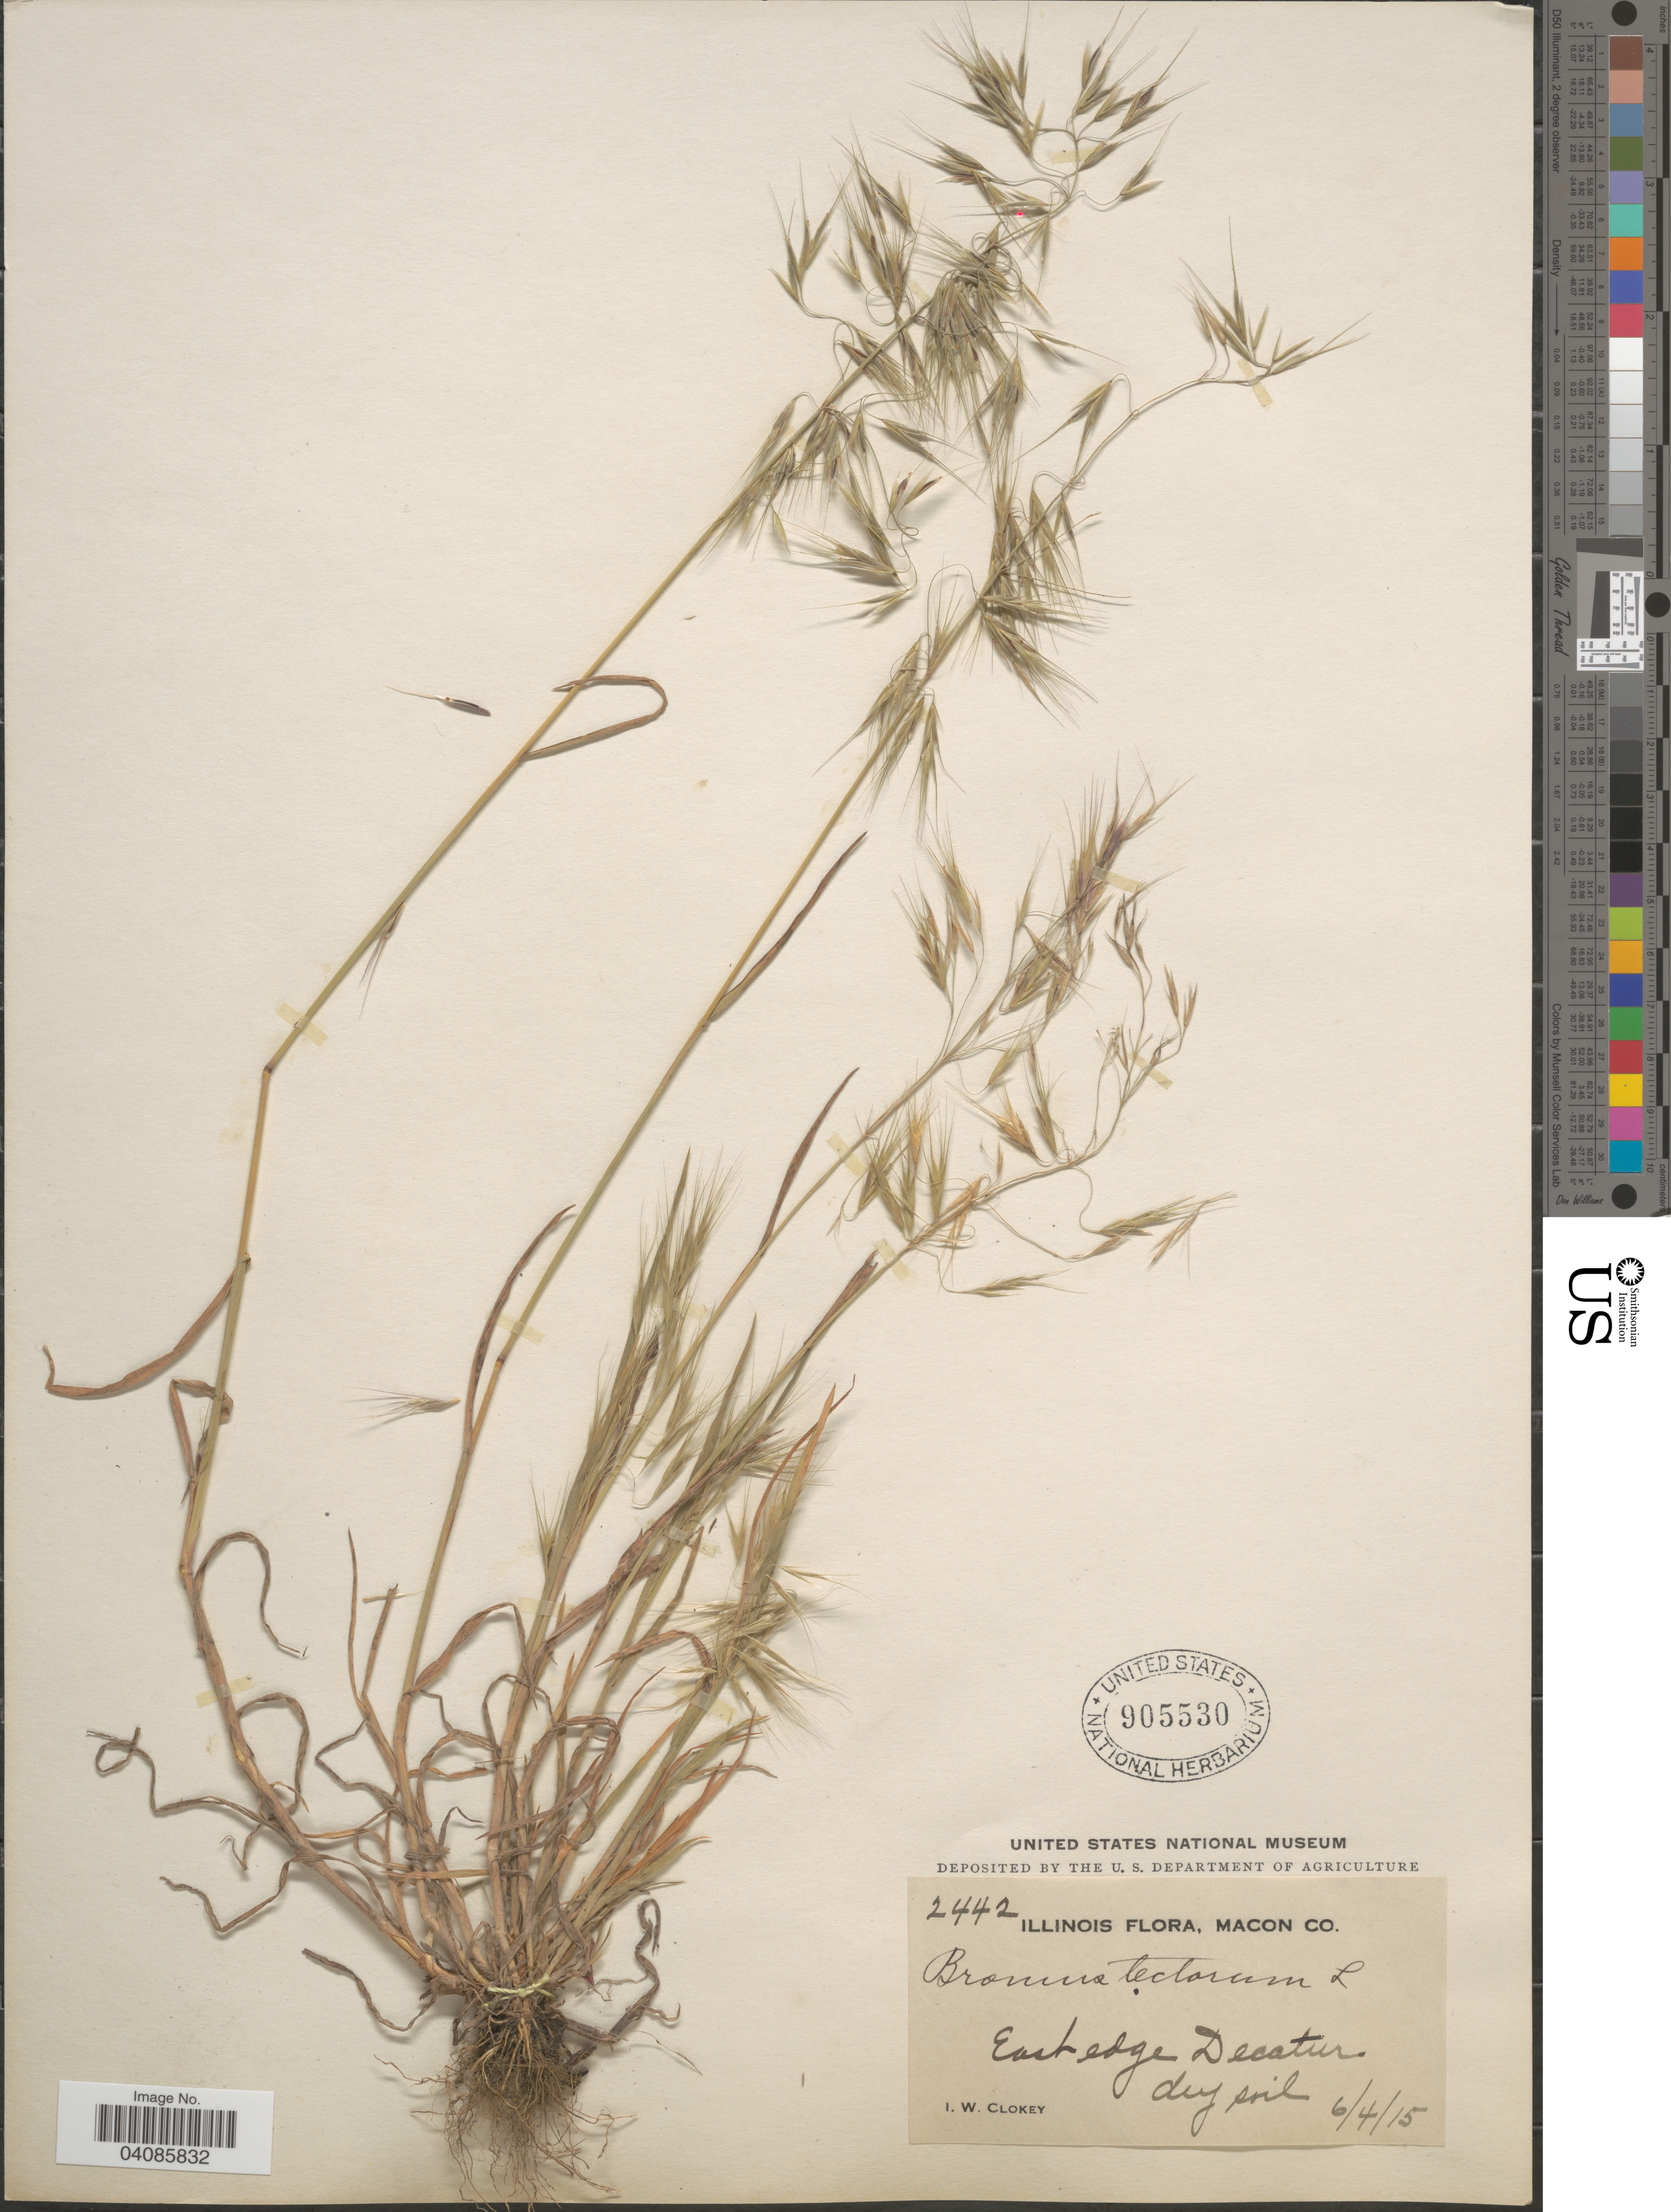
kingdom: Plantae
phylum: Tracheophyta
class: Liliopsida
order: Poales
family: Poaceae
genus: Bromus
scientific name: Bromus tectorum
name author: L.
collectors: I. W. Clokey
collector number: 2442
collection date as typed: Transcribed d/m/y: 4/6/15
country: United States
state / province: Illinois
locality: Macon Co. East edge Decatur, dry soil.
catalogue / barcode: US 905530